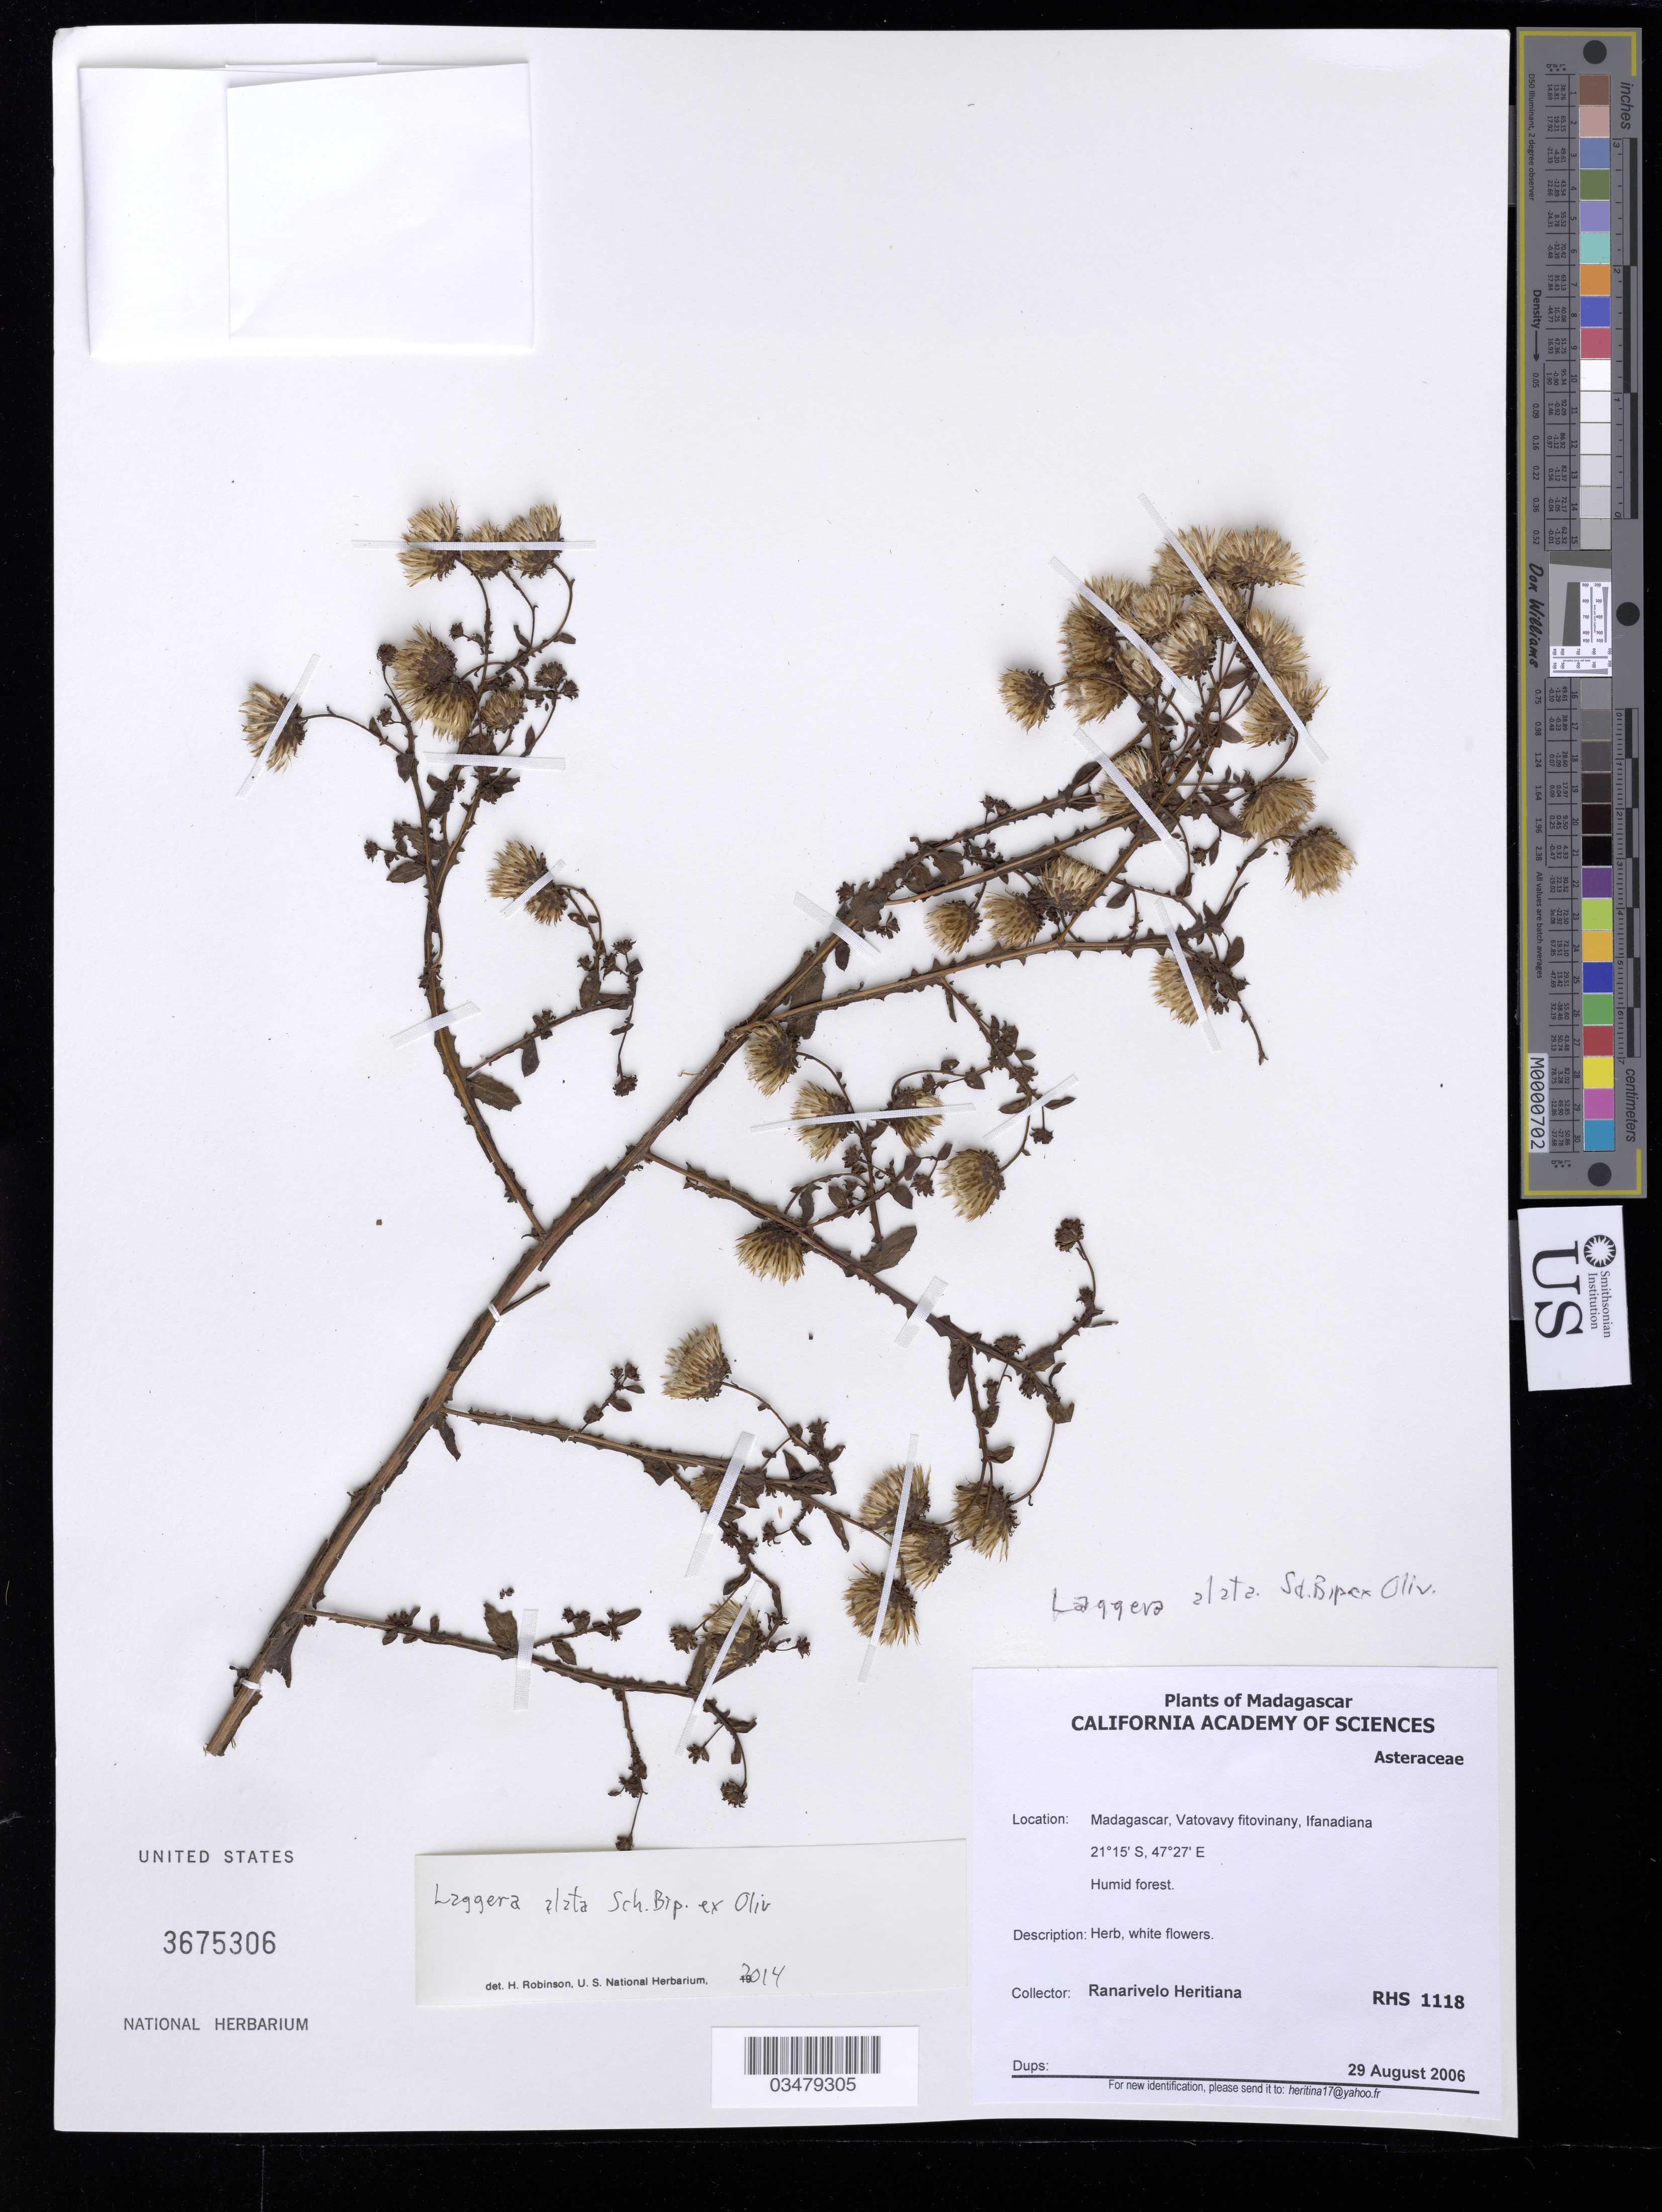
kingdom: Plantae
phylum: Tracheophyta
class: Magnoliopsida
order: Asterales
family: Asteraceae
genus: Laggera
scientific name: Laggera alata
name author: Sch. Bip.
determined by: Robinson, Harold E., (US)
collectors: R. Heritiana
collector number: RHS 1118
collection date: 2006-08-29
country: Madagascar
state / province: Vatovavy Fitovinany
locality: Ifanadiana.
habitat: Humid forest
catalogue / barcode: US 3675306